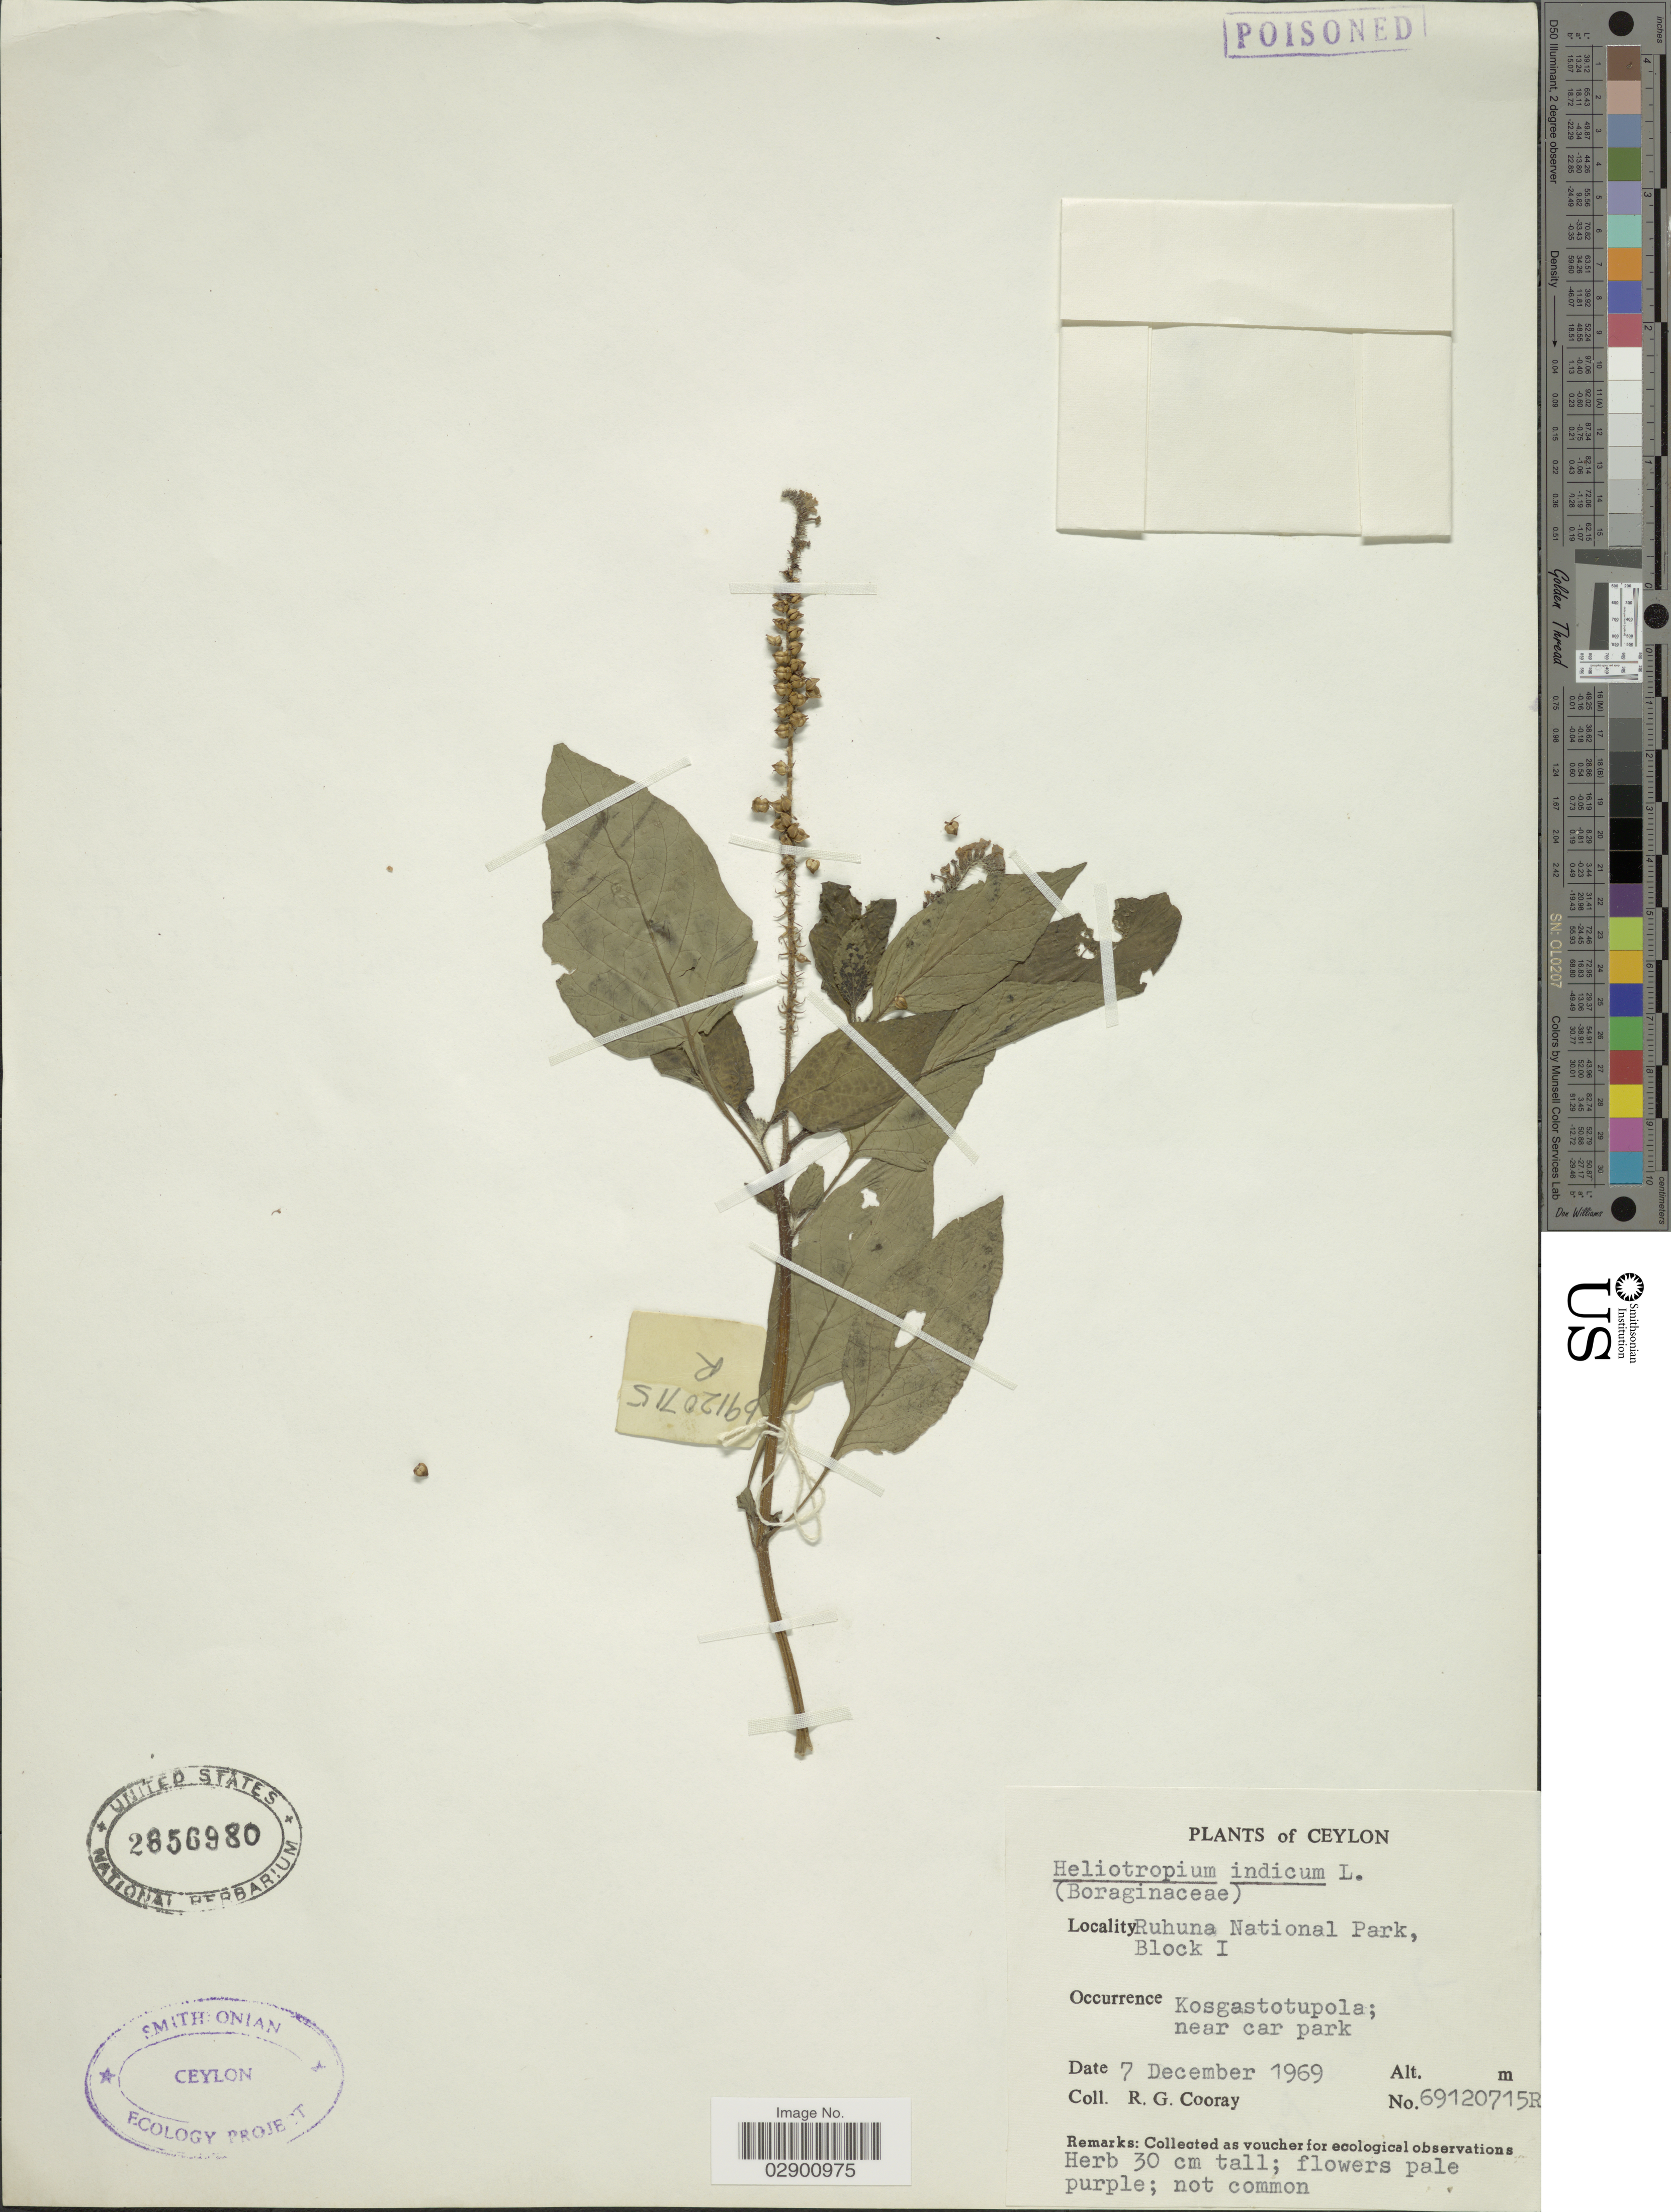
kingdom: Plantae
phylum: Tracheophyta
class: Magnoliopsida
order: Boraginales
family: Heliotropiaceae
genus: Heliotropium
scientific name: Heliotropium indicum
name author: L.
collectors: R. Cooray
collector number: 69120715R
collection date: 1969-12-07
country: Sri Lanka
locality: Ceylon. Ruhuna National Park, Block I. Kosgastotupola; near car park.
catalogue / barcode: US 2656980